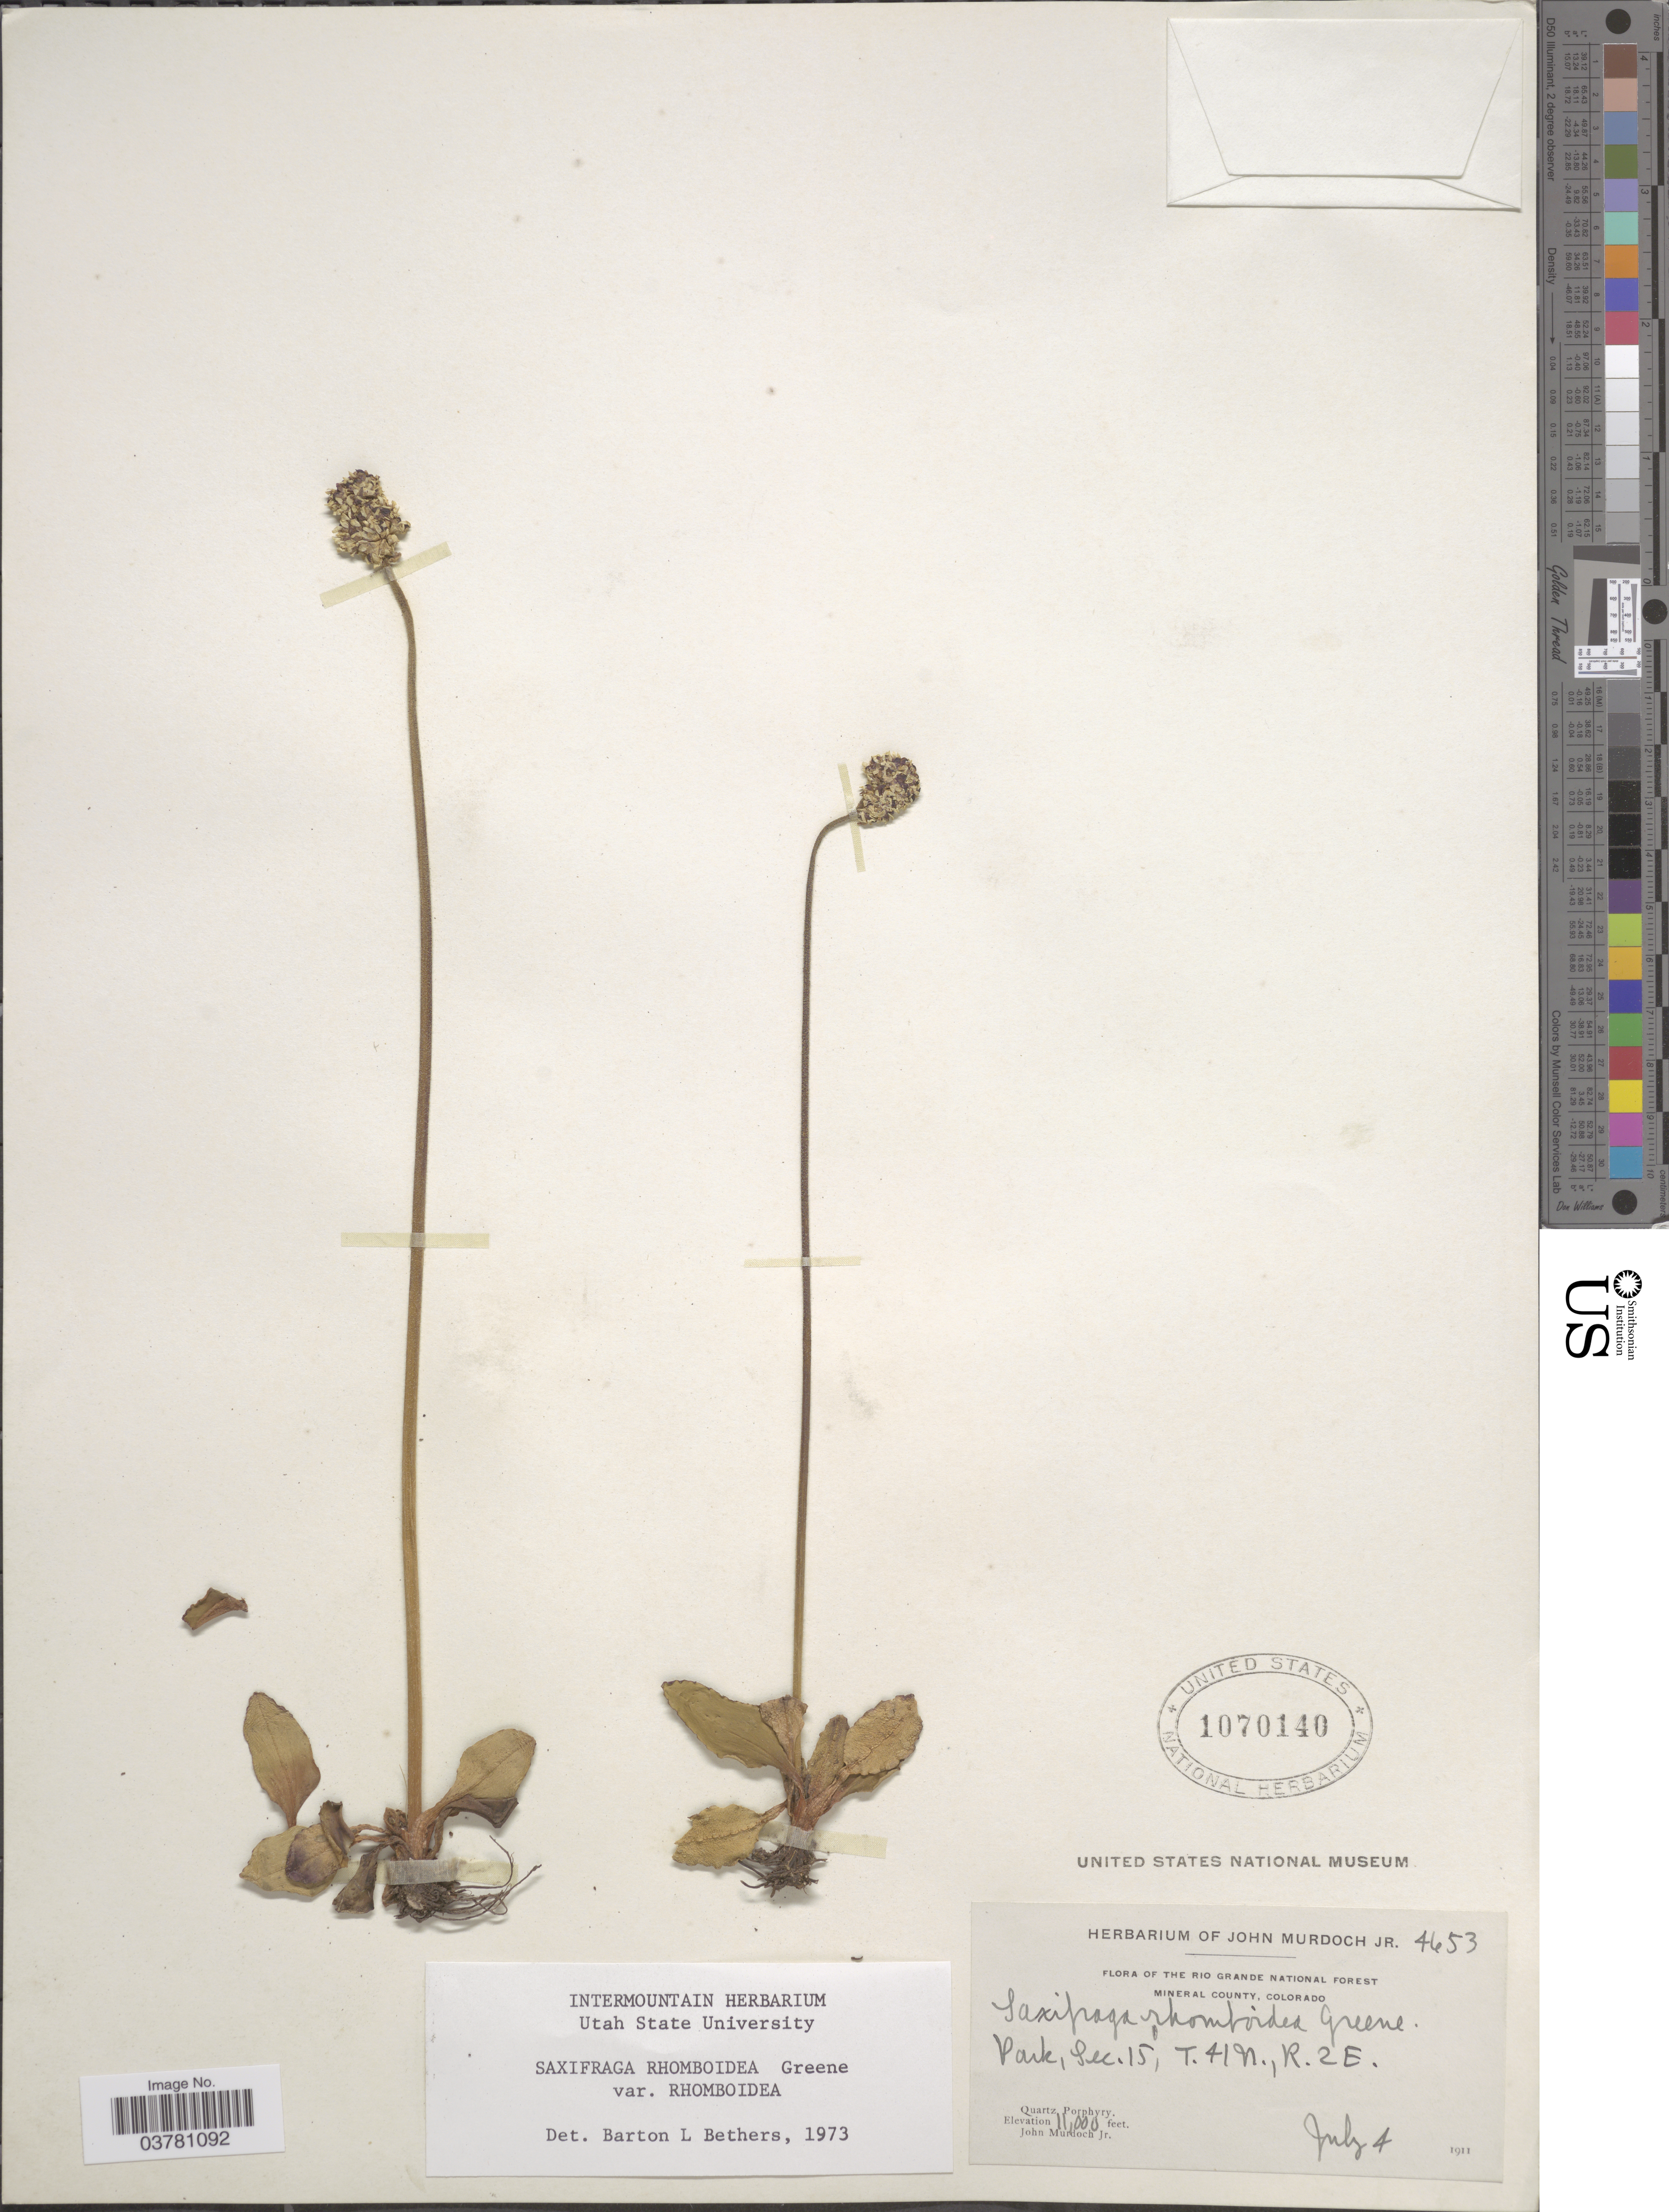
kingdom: Plantae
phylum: Tracheophyta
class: Magnoliopsida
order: Saxifragales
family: Saxifragaceae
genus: Micranthes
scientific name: Micranthes rhomboidea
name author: (Greene) Small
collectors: J. Murdoch Jr.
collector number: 4653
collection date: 1911-07-04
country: United States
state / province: Colorado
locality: The Rio Grande National Forest. Mineral County. Park, Sec.15, T.41N., R.2E.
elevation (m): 3353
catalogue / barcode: US 1070140